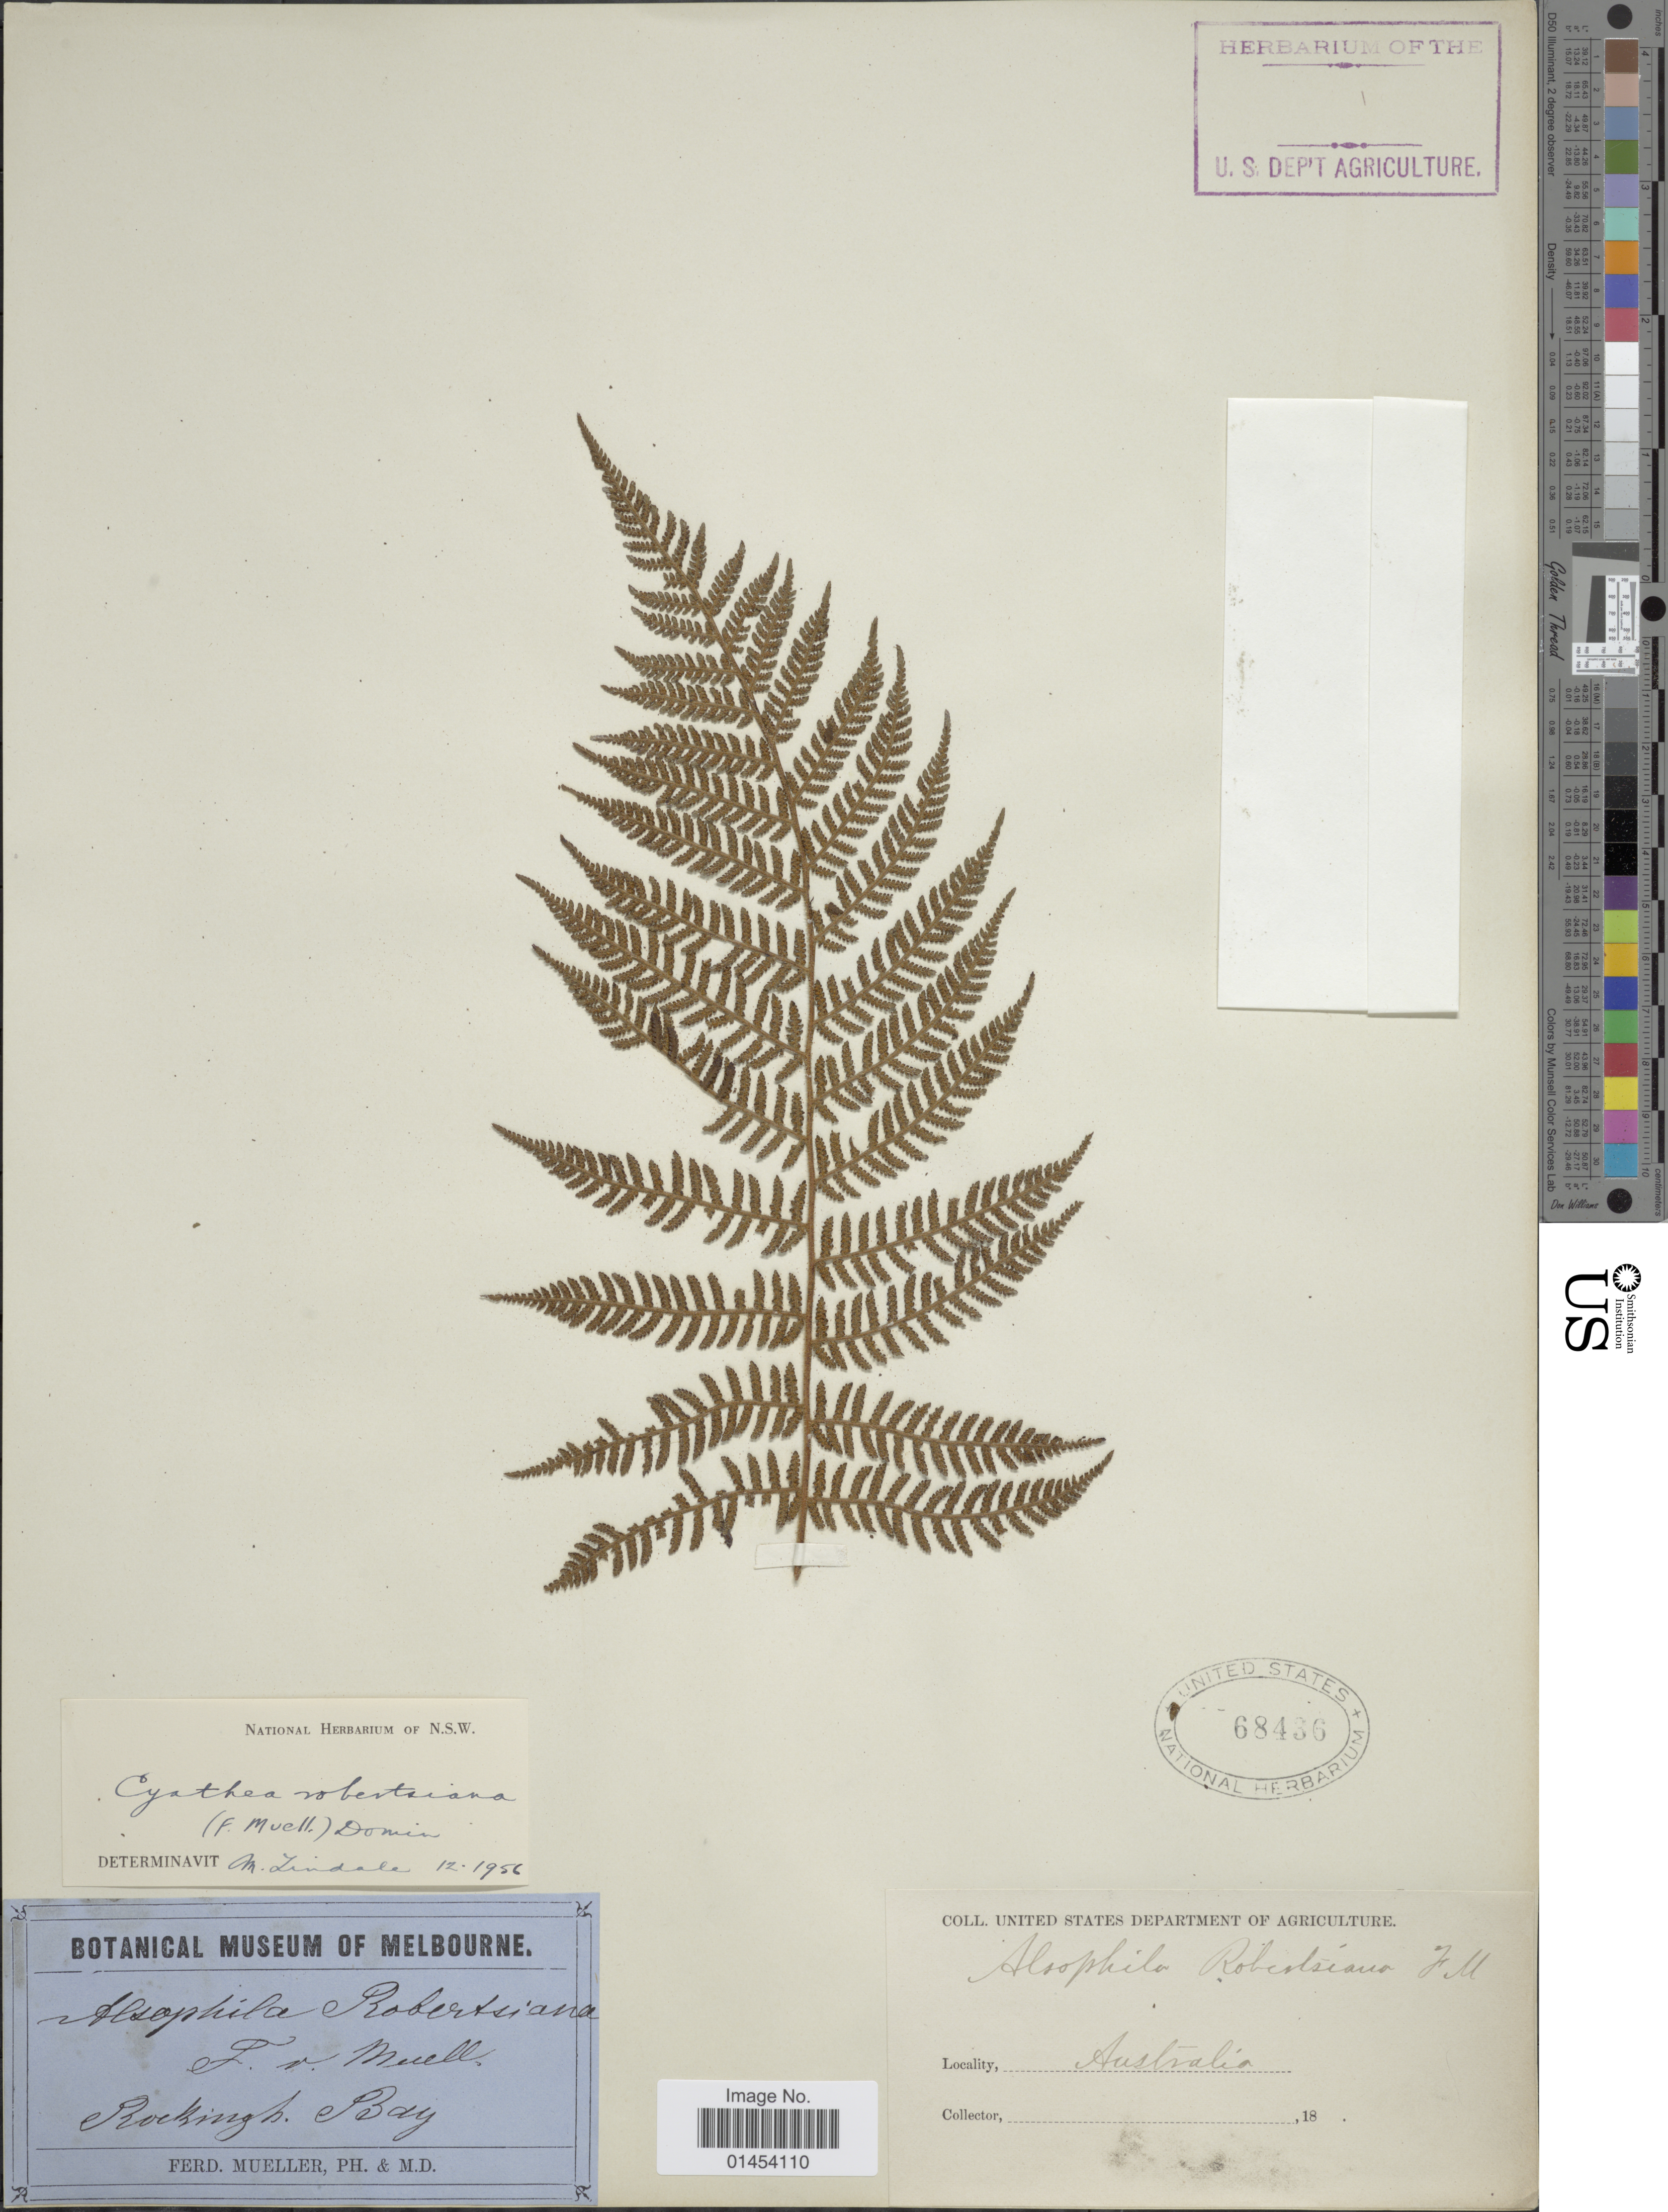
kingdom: Plantae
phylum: Tracheophyta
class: Polypodiopsida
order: Cyatheales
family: Cyatheaceae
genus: Cyathea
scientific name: Cyathea robertsiana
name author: (F. Muell.) Domin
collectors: F. Mueller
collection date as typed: Transcribed d/m/y: //18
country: Australia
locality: Rockingh. Bay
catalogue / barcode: US 68436